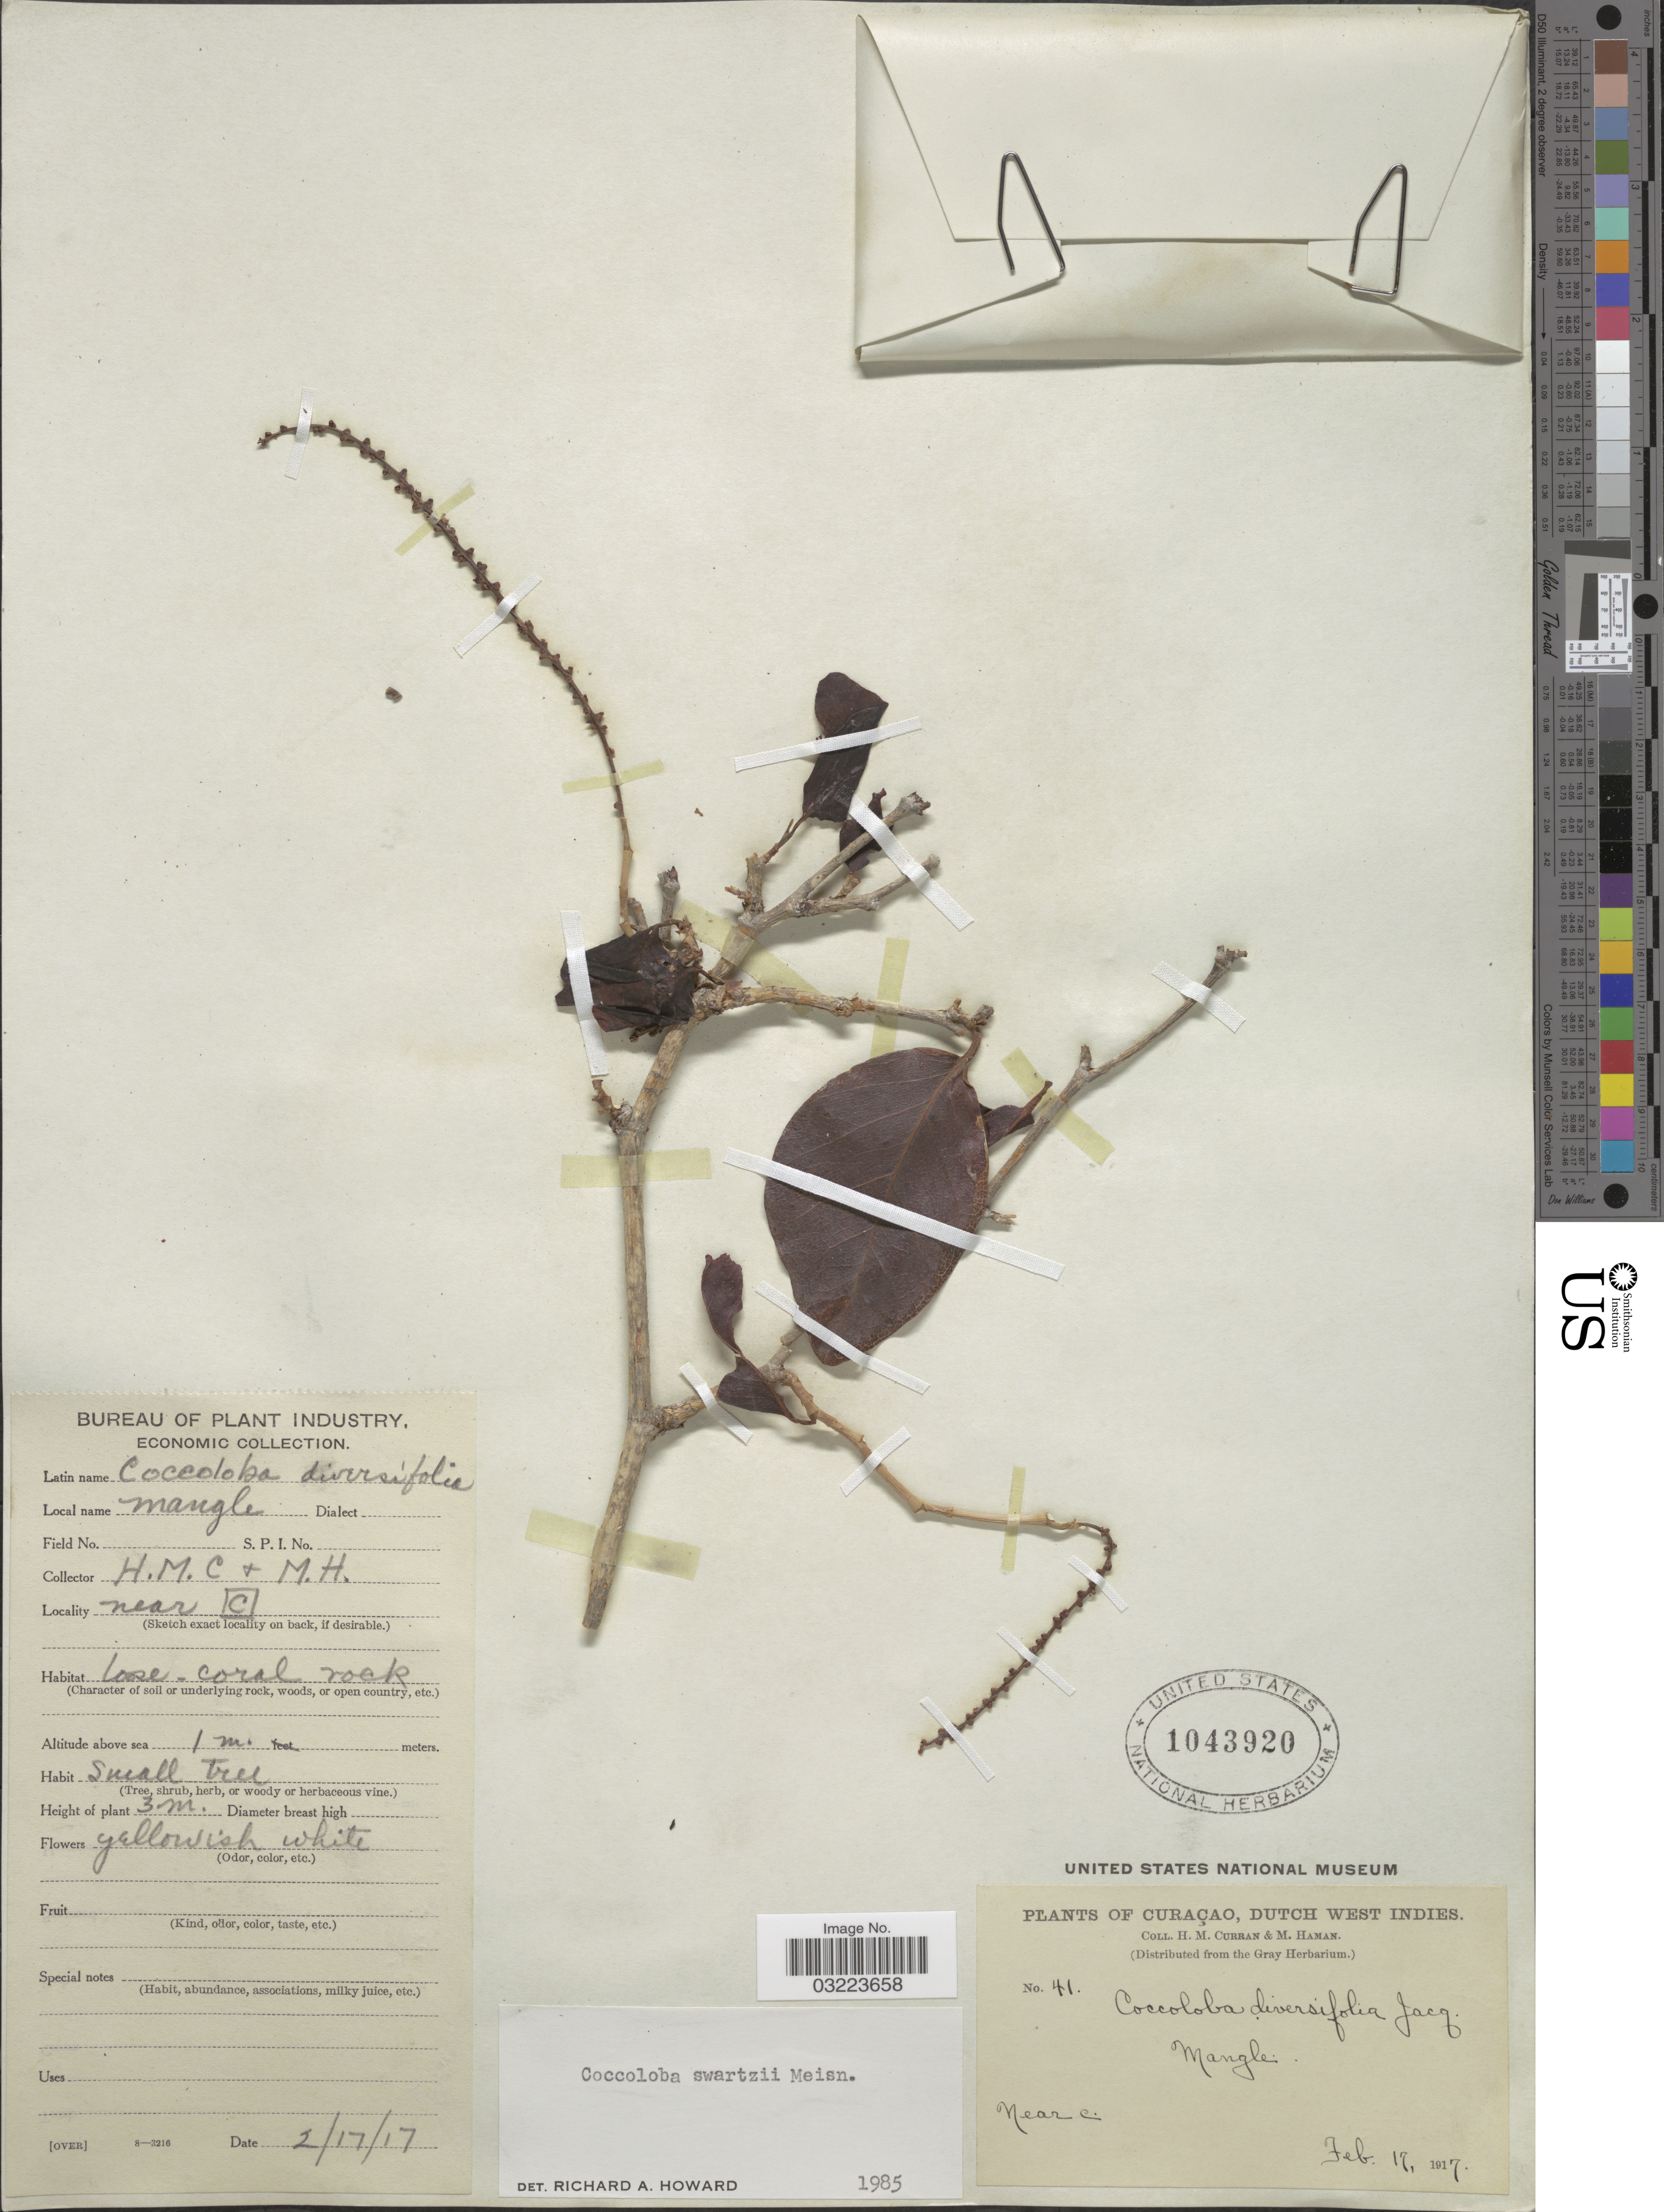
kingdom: Plantae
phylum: Tracheophyta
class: Magnoliopsida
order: Caryophyllales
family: Polygonaceae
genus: Coccoloba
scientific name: Coccoloba swartzii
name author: Meisn.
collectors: H. M. Curran & M. Haman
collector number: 41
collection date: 1917-02-17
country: Curaçao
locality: Curaçao, Dutch West Indies. Near C.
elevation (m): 1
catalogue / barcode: US 1043920